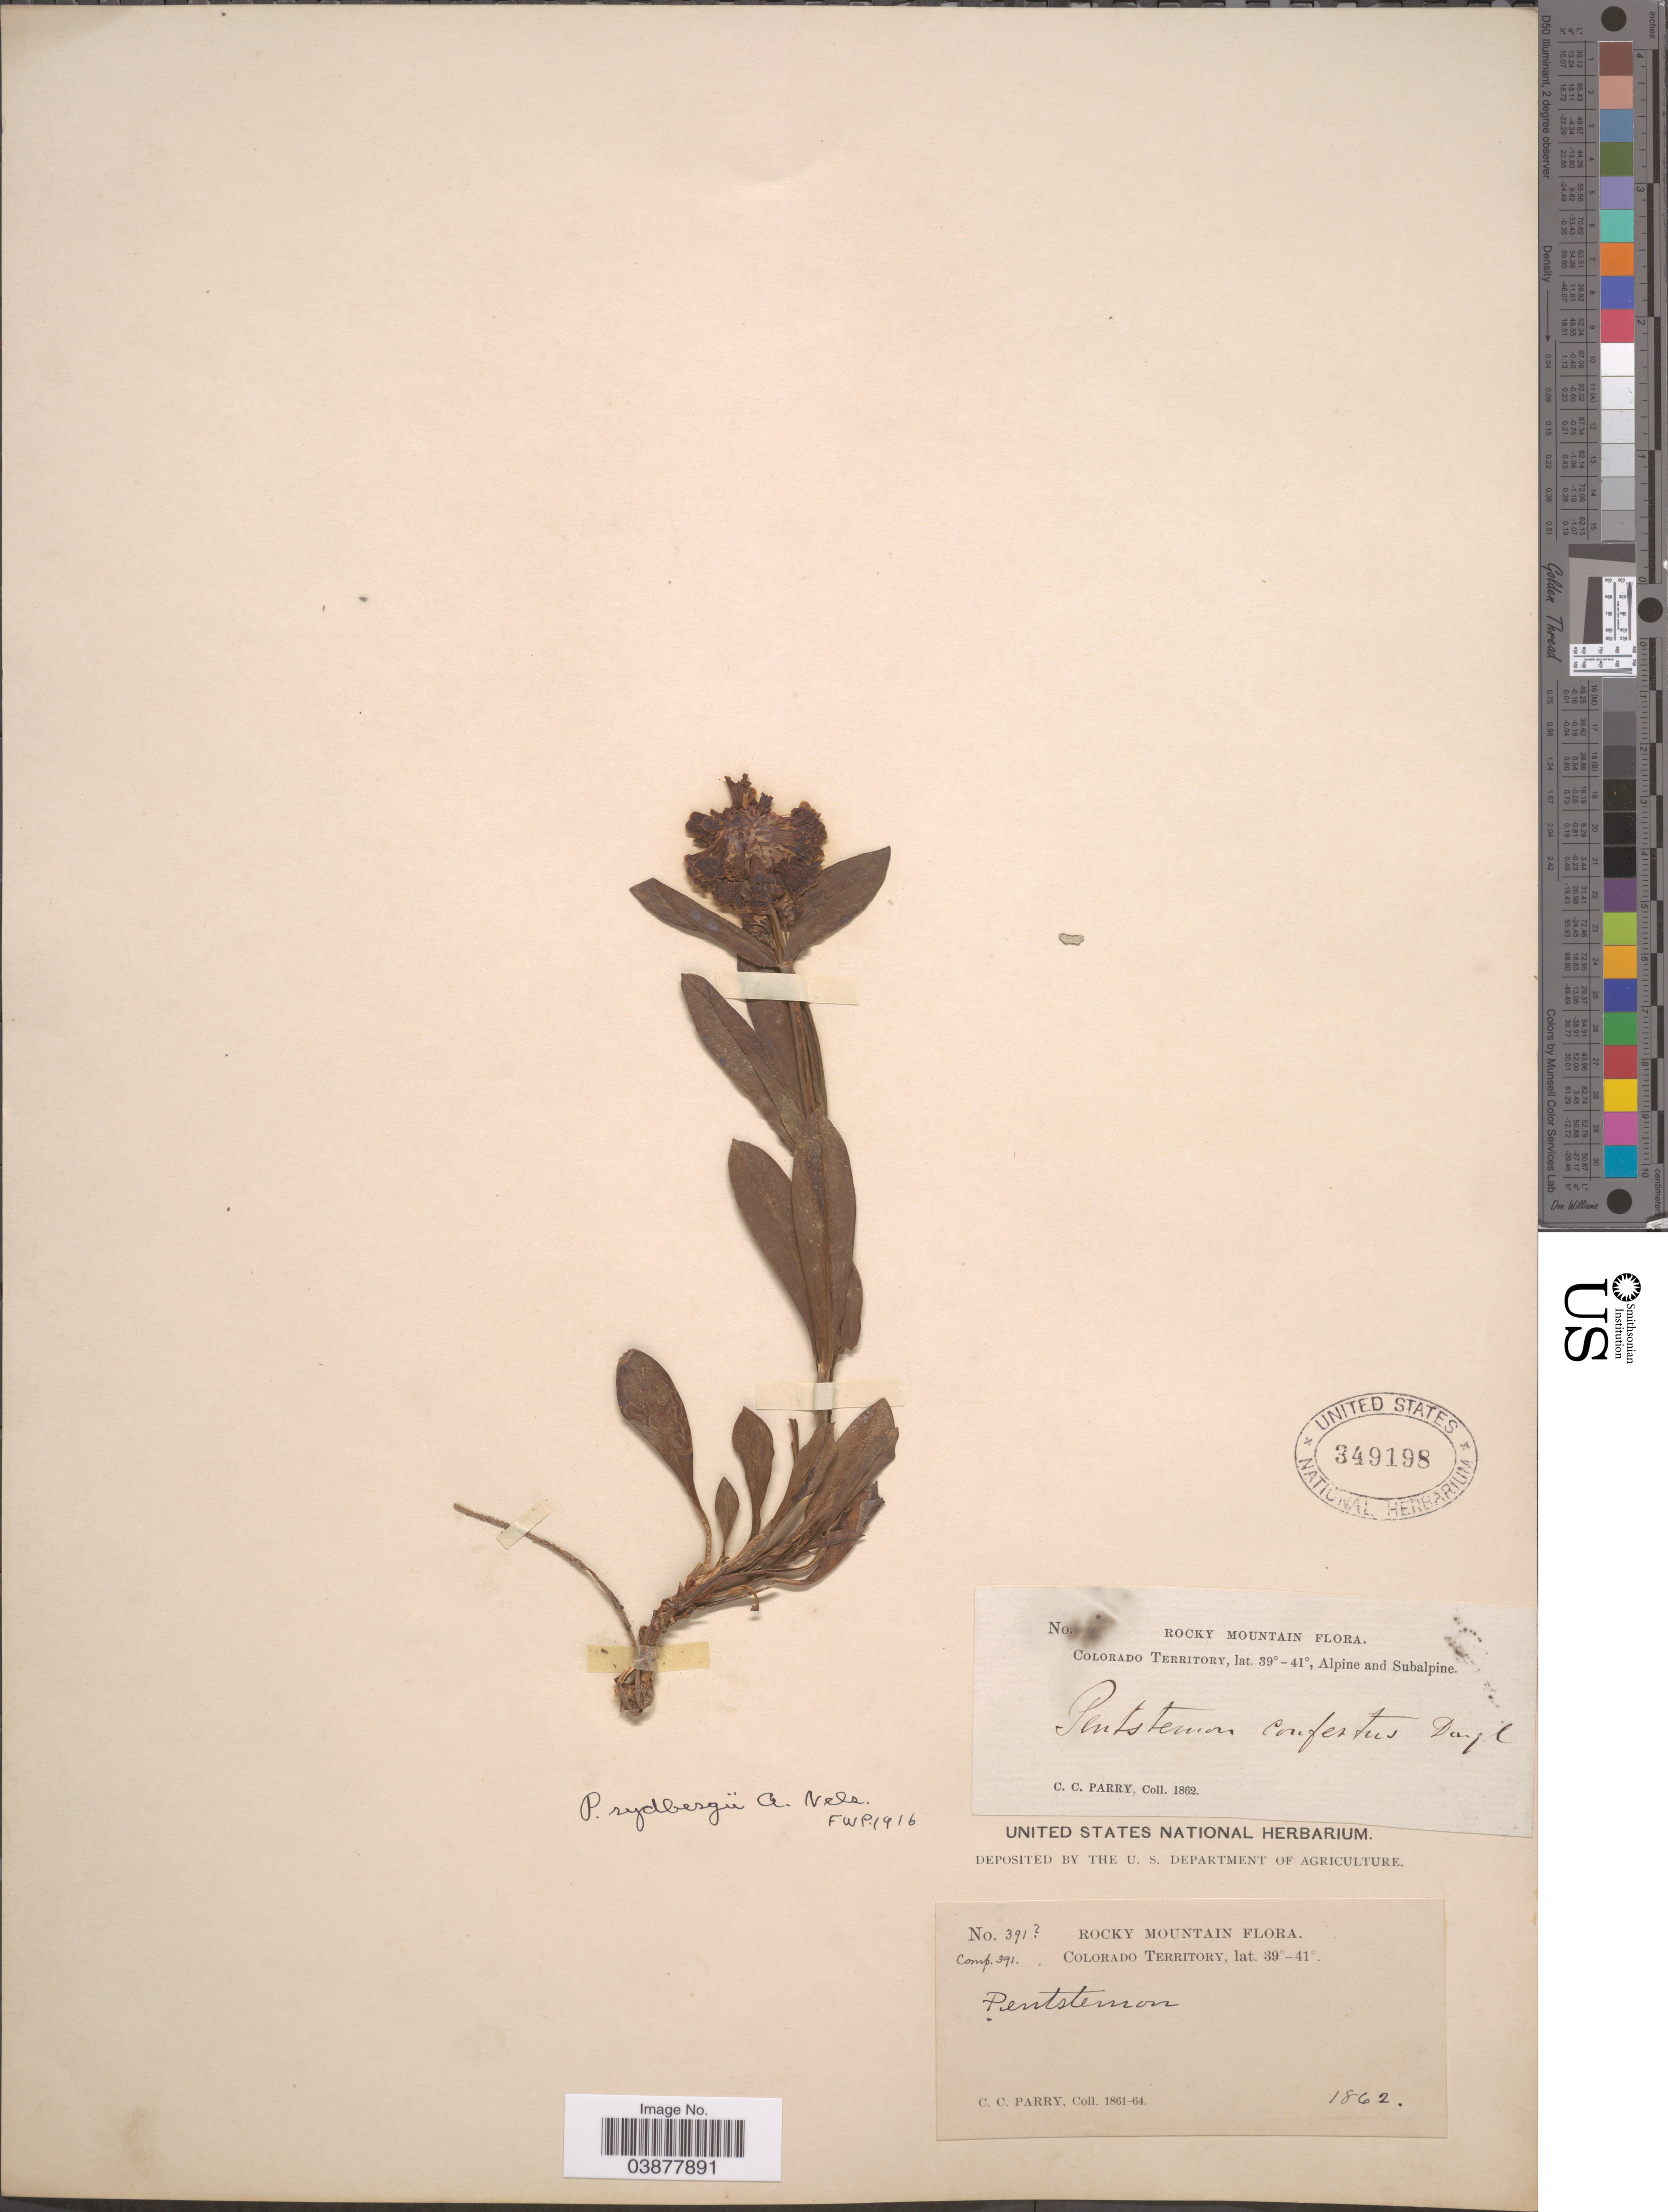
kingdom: Plantae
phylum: Tracheophyta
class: Magnoliopsida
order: Lamiales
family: Plantaginaceae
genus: Penstemon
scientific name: Penstemon rydbergii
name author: A. Nelson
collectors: C. C. Parry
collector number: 391?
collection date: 1862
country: United States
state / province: Colorado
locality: Rocky Mountain. Colorado Territory. Alpine and Subalpine.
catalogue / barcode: US 349198